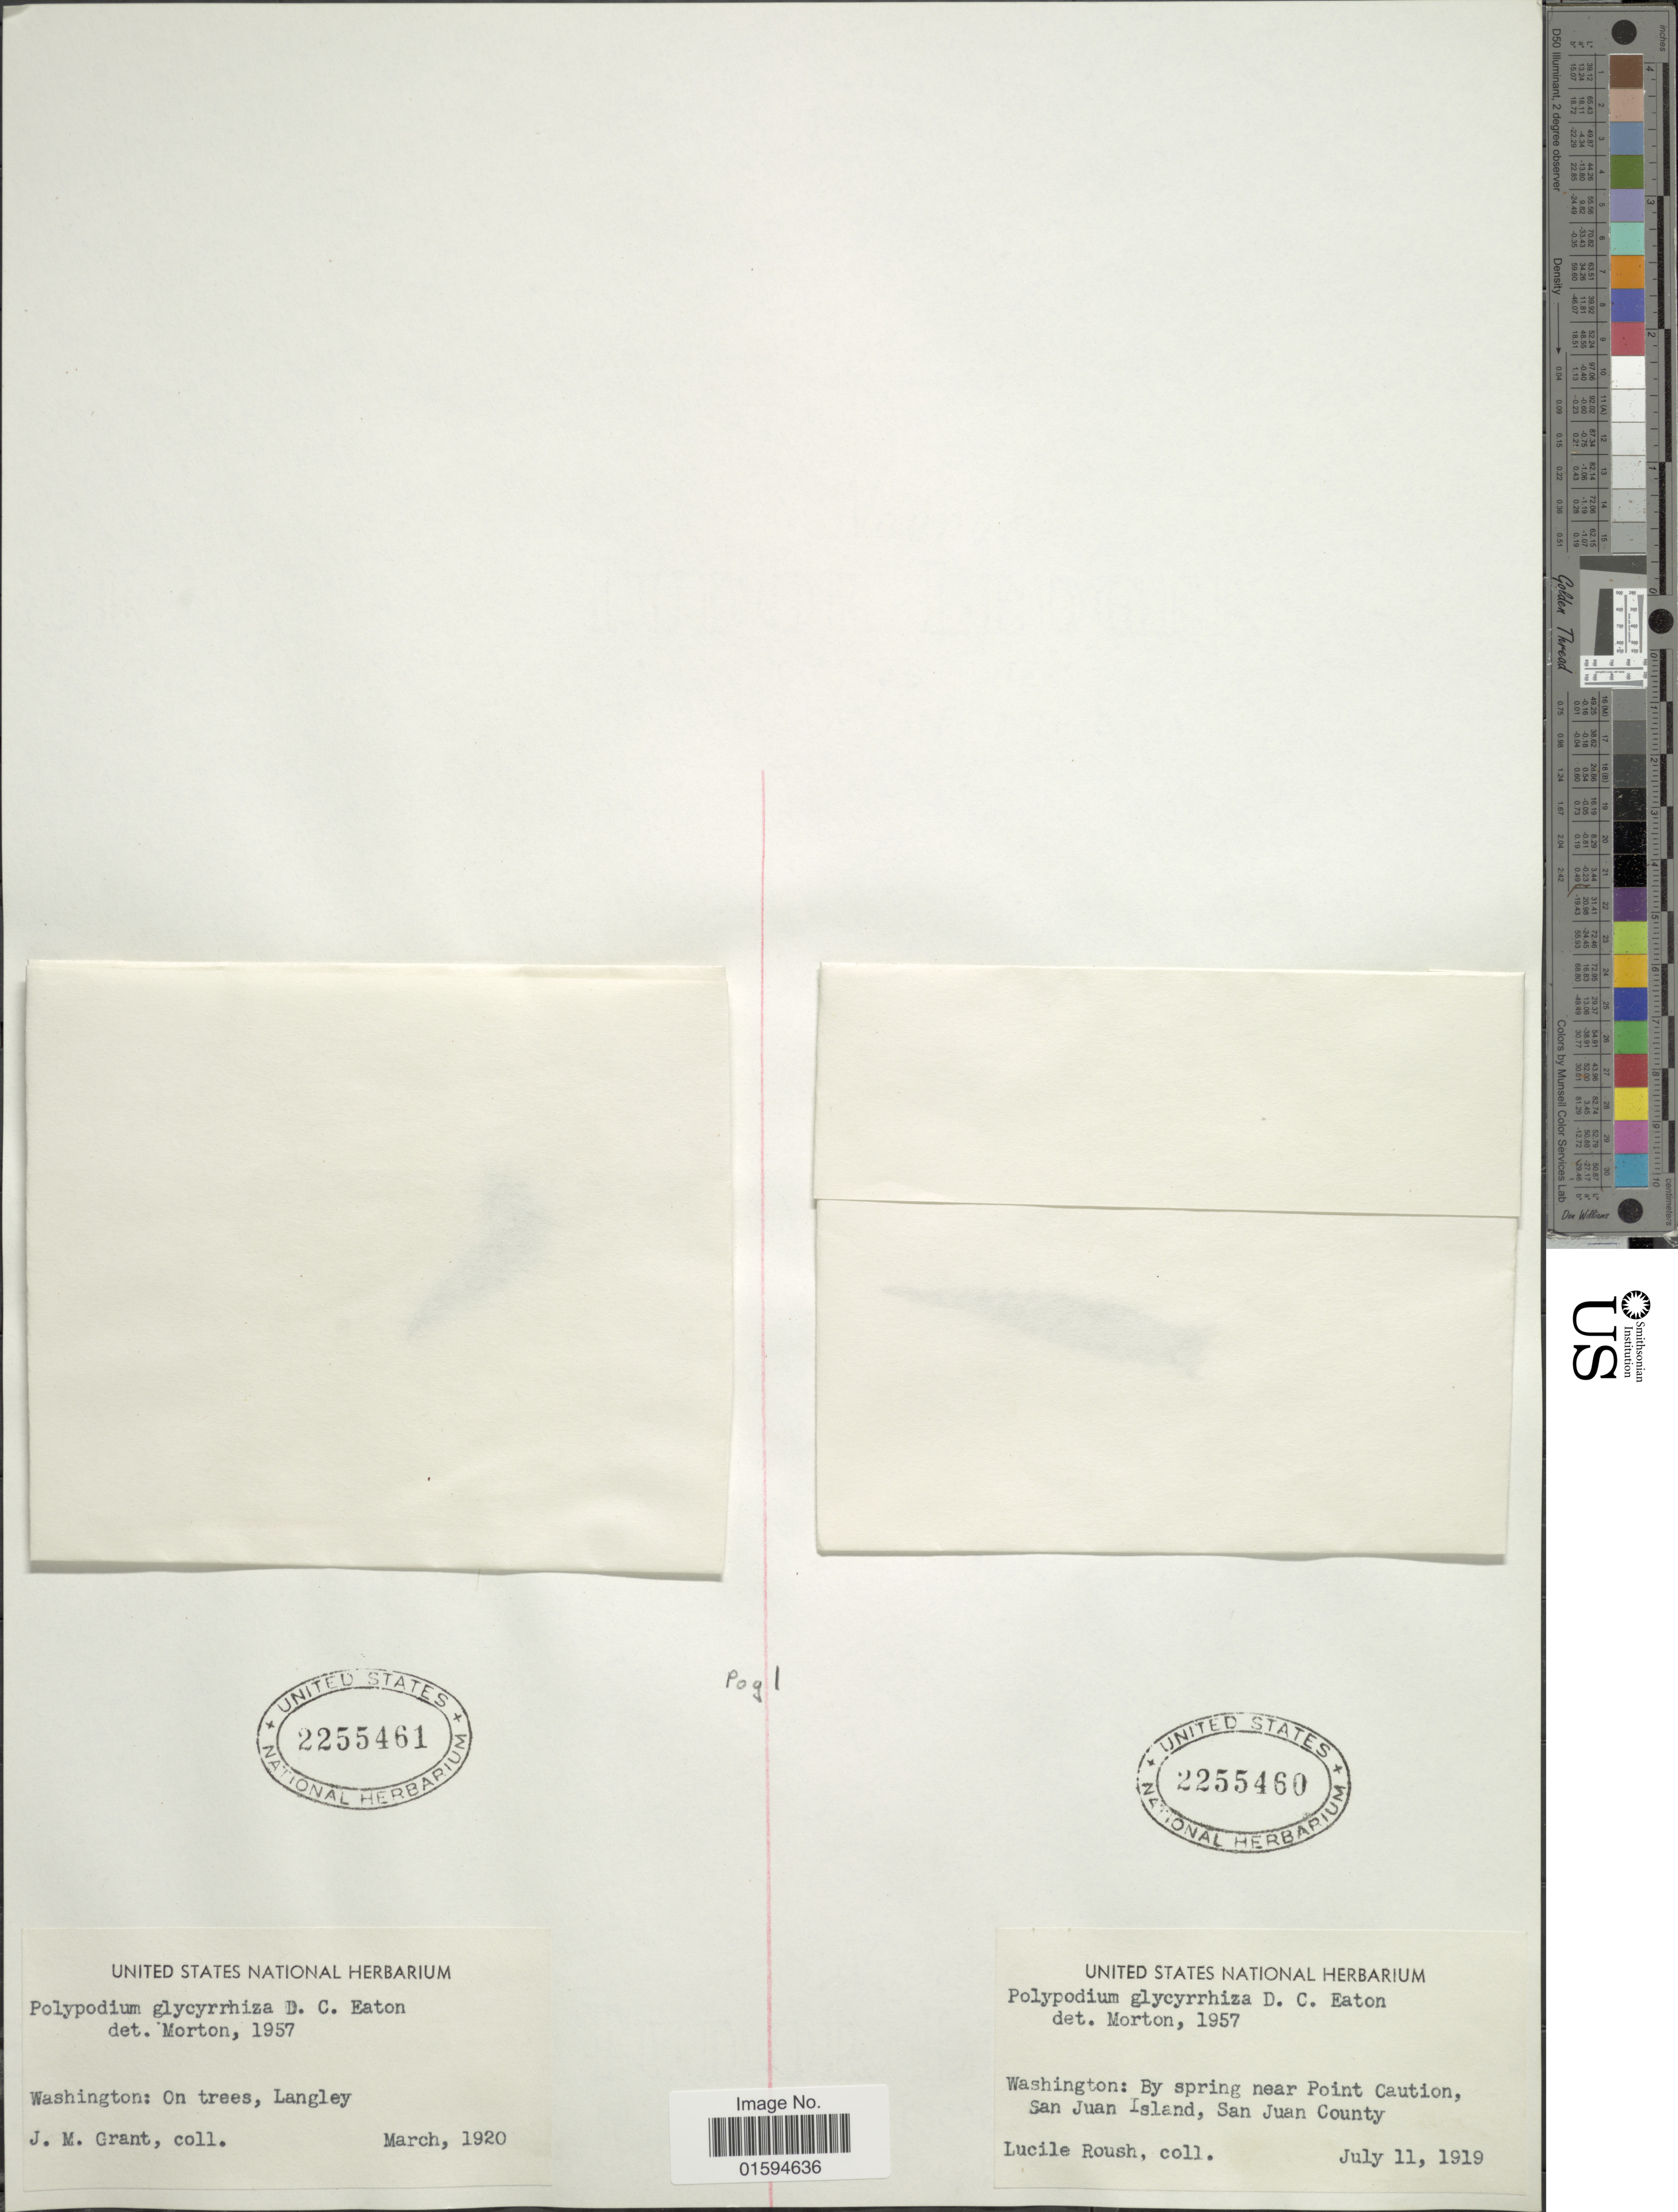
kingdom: Plantae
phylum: Tracheophyta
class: Polypodiopsida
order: Polypodiales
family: Polypodiaceae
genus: Polypodium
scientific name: Polypodium glycyrrhiza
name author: D.C. Eaton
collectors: J. M. Grant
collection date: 1920-03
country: United States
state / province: Washington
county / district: Island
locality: On trees, Langley.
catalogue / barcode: US 2255461-2